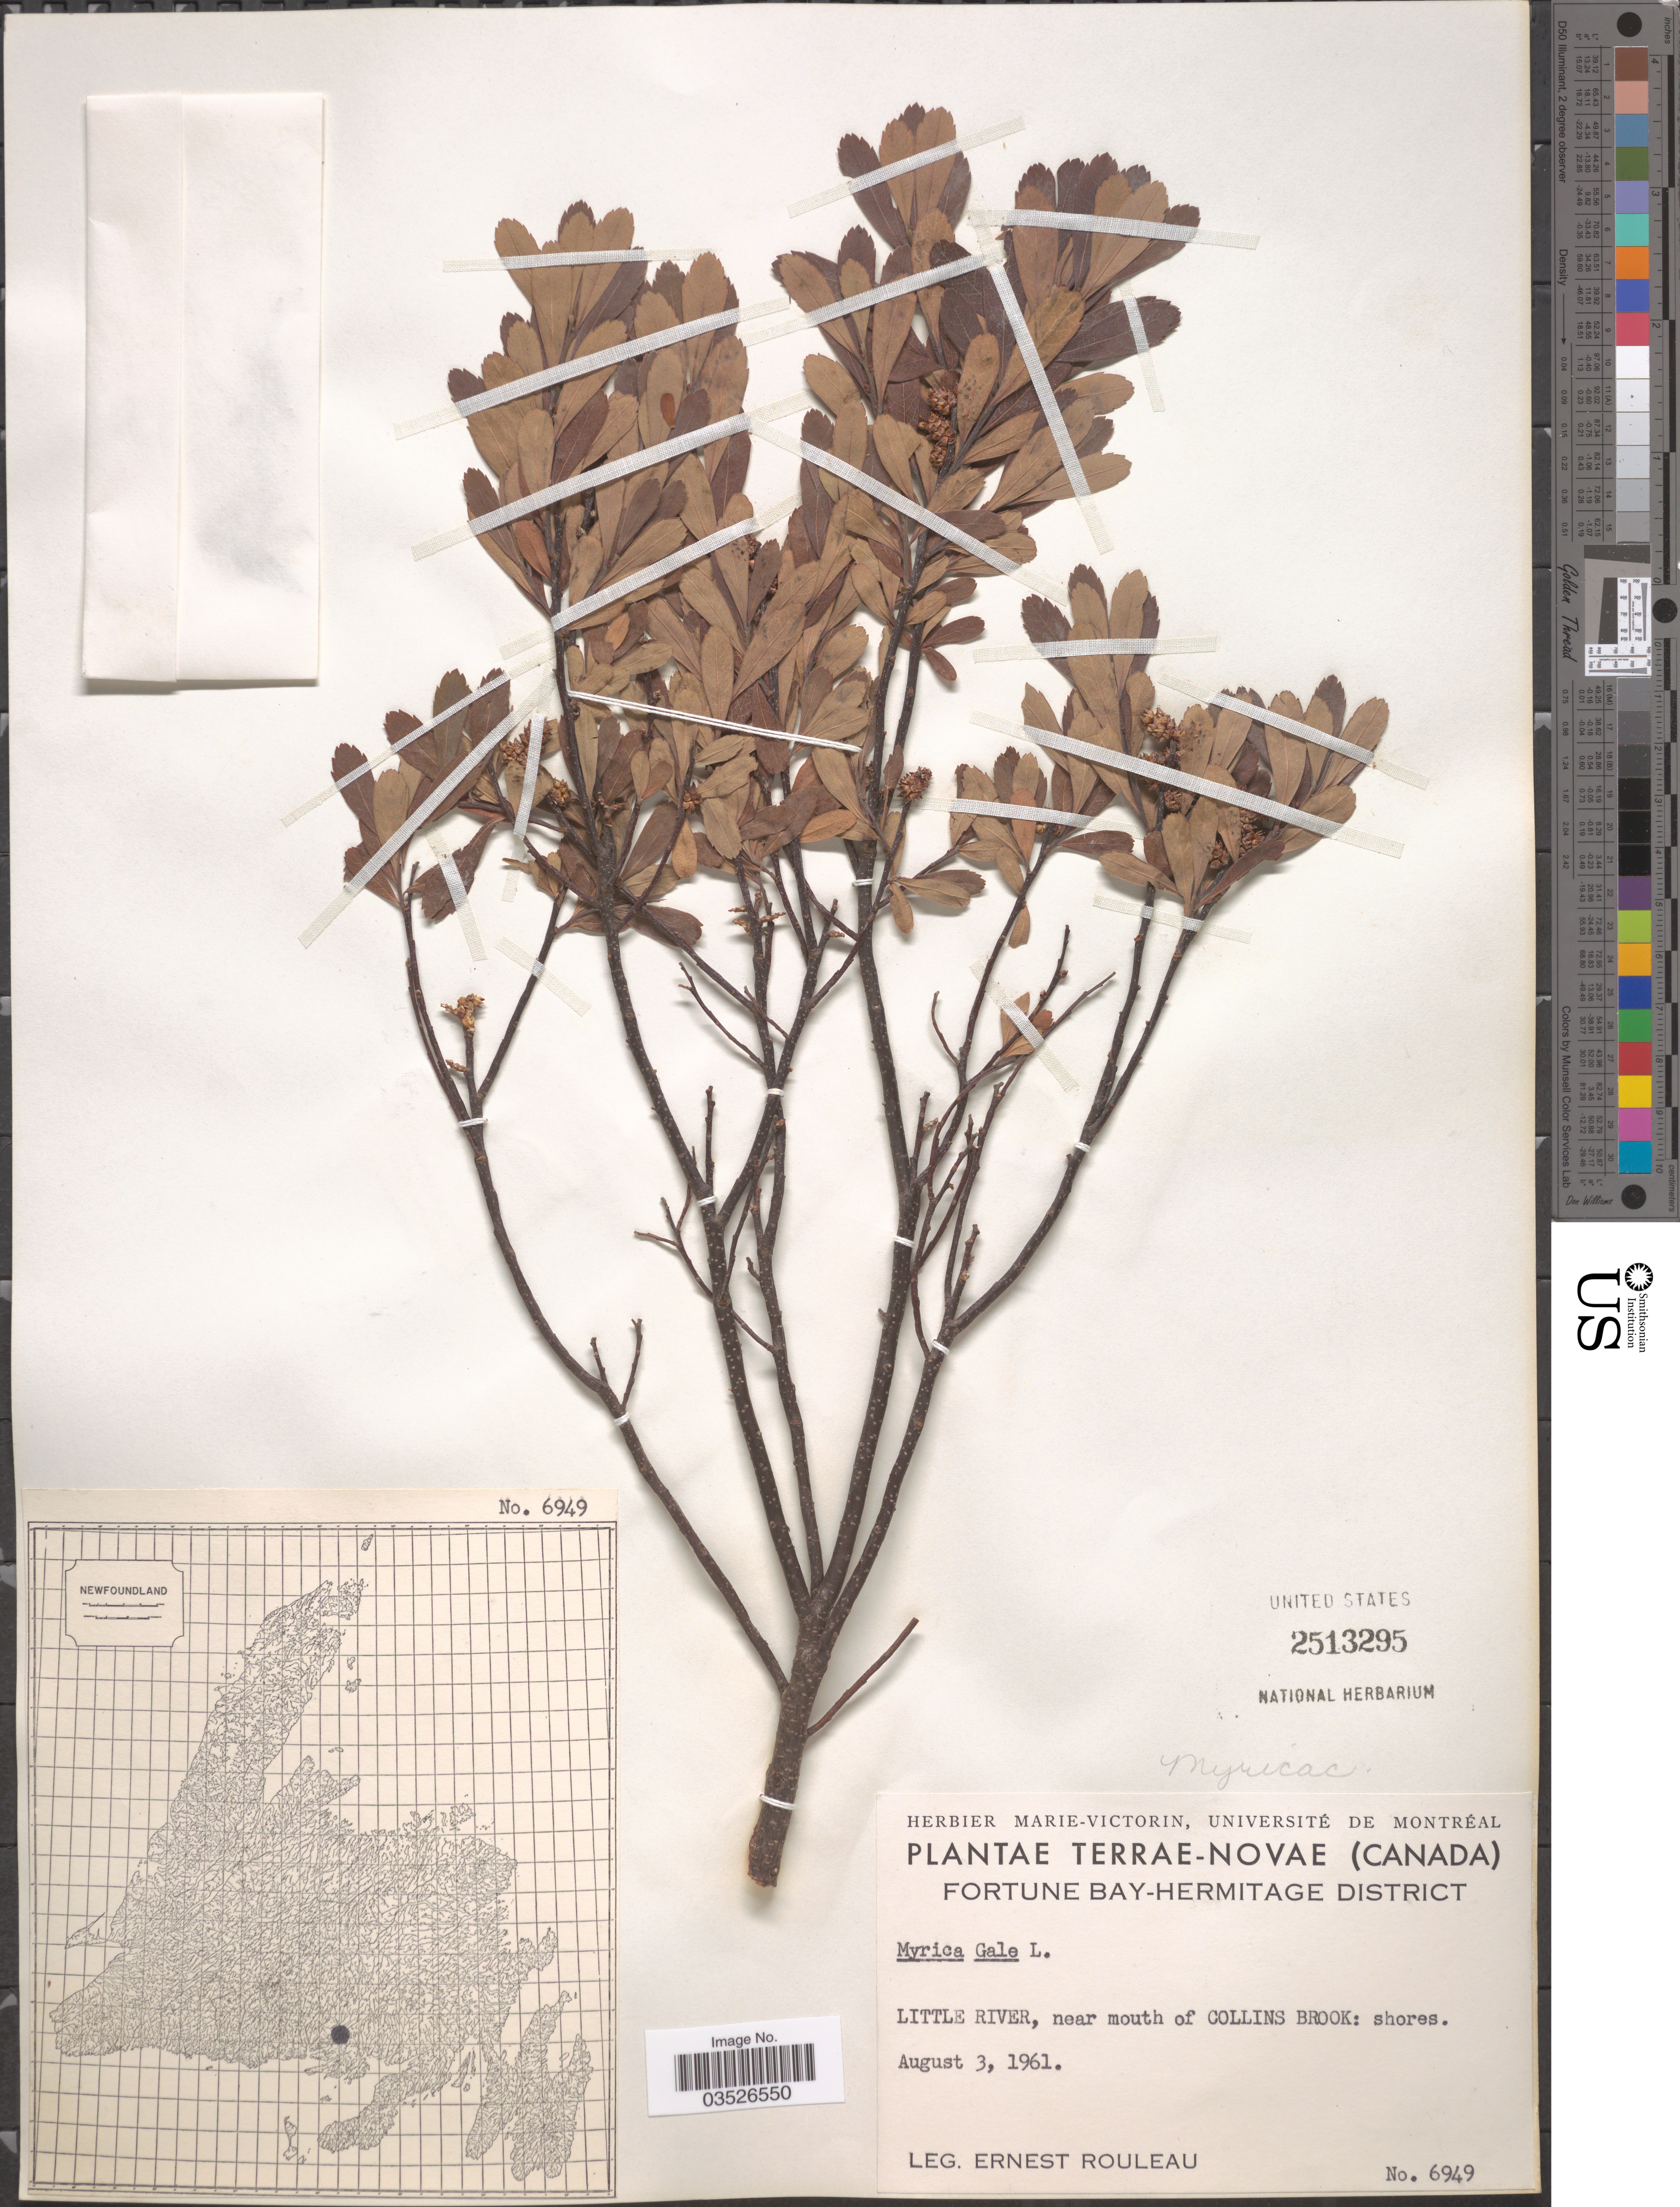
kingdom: Plantae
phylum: Tracheophyta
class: Magnoliopsida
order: Fagales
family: Myricaceae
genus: Myrica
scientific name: Myrica gale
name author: L.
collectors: J. Rouleau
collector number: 6949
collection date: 1961-08-03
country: Canada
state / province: Newfoundland and Labrador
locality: Terrae-Novae Fortune Bay-Hermitage District. Little River, near mouth of Collins Brook.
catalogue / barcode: US 2513295